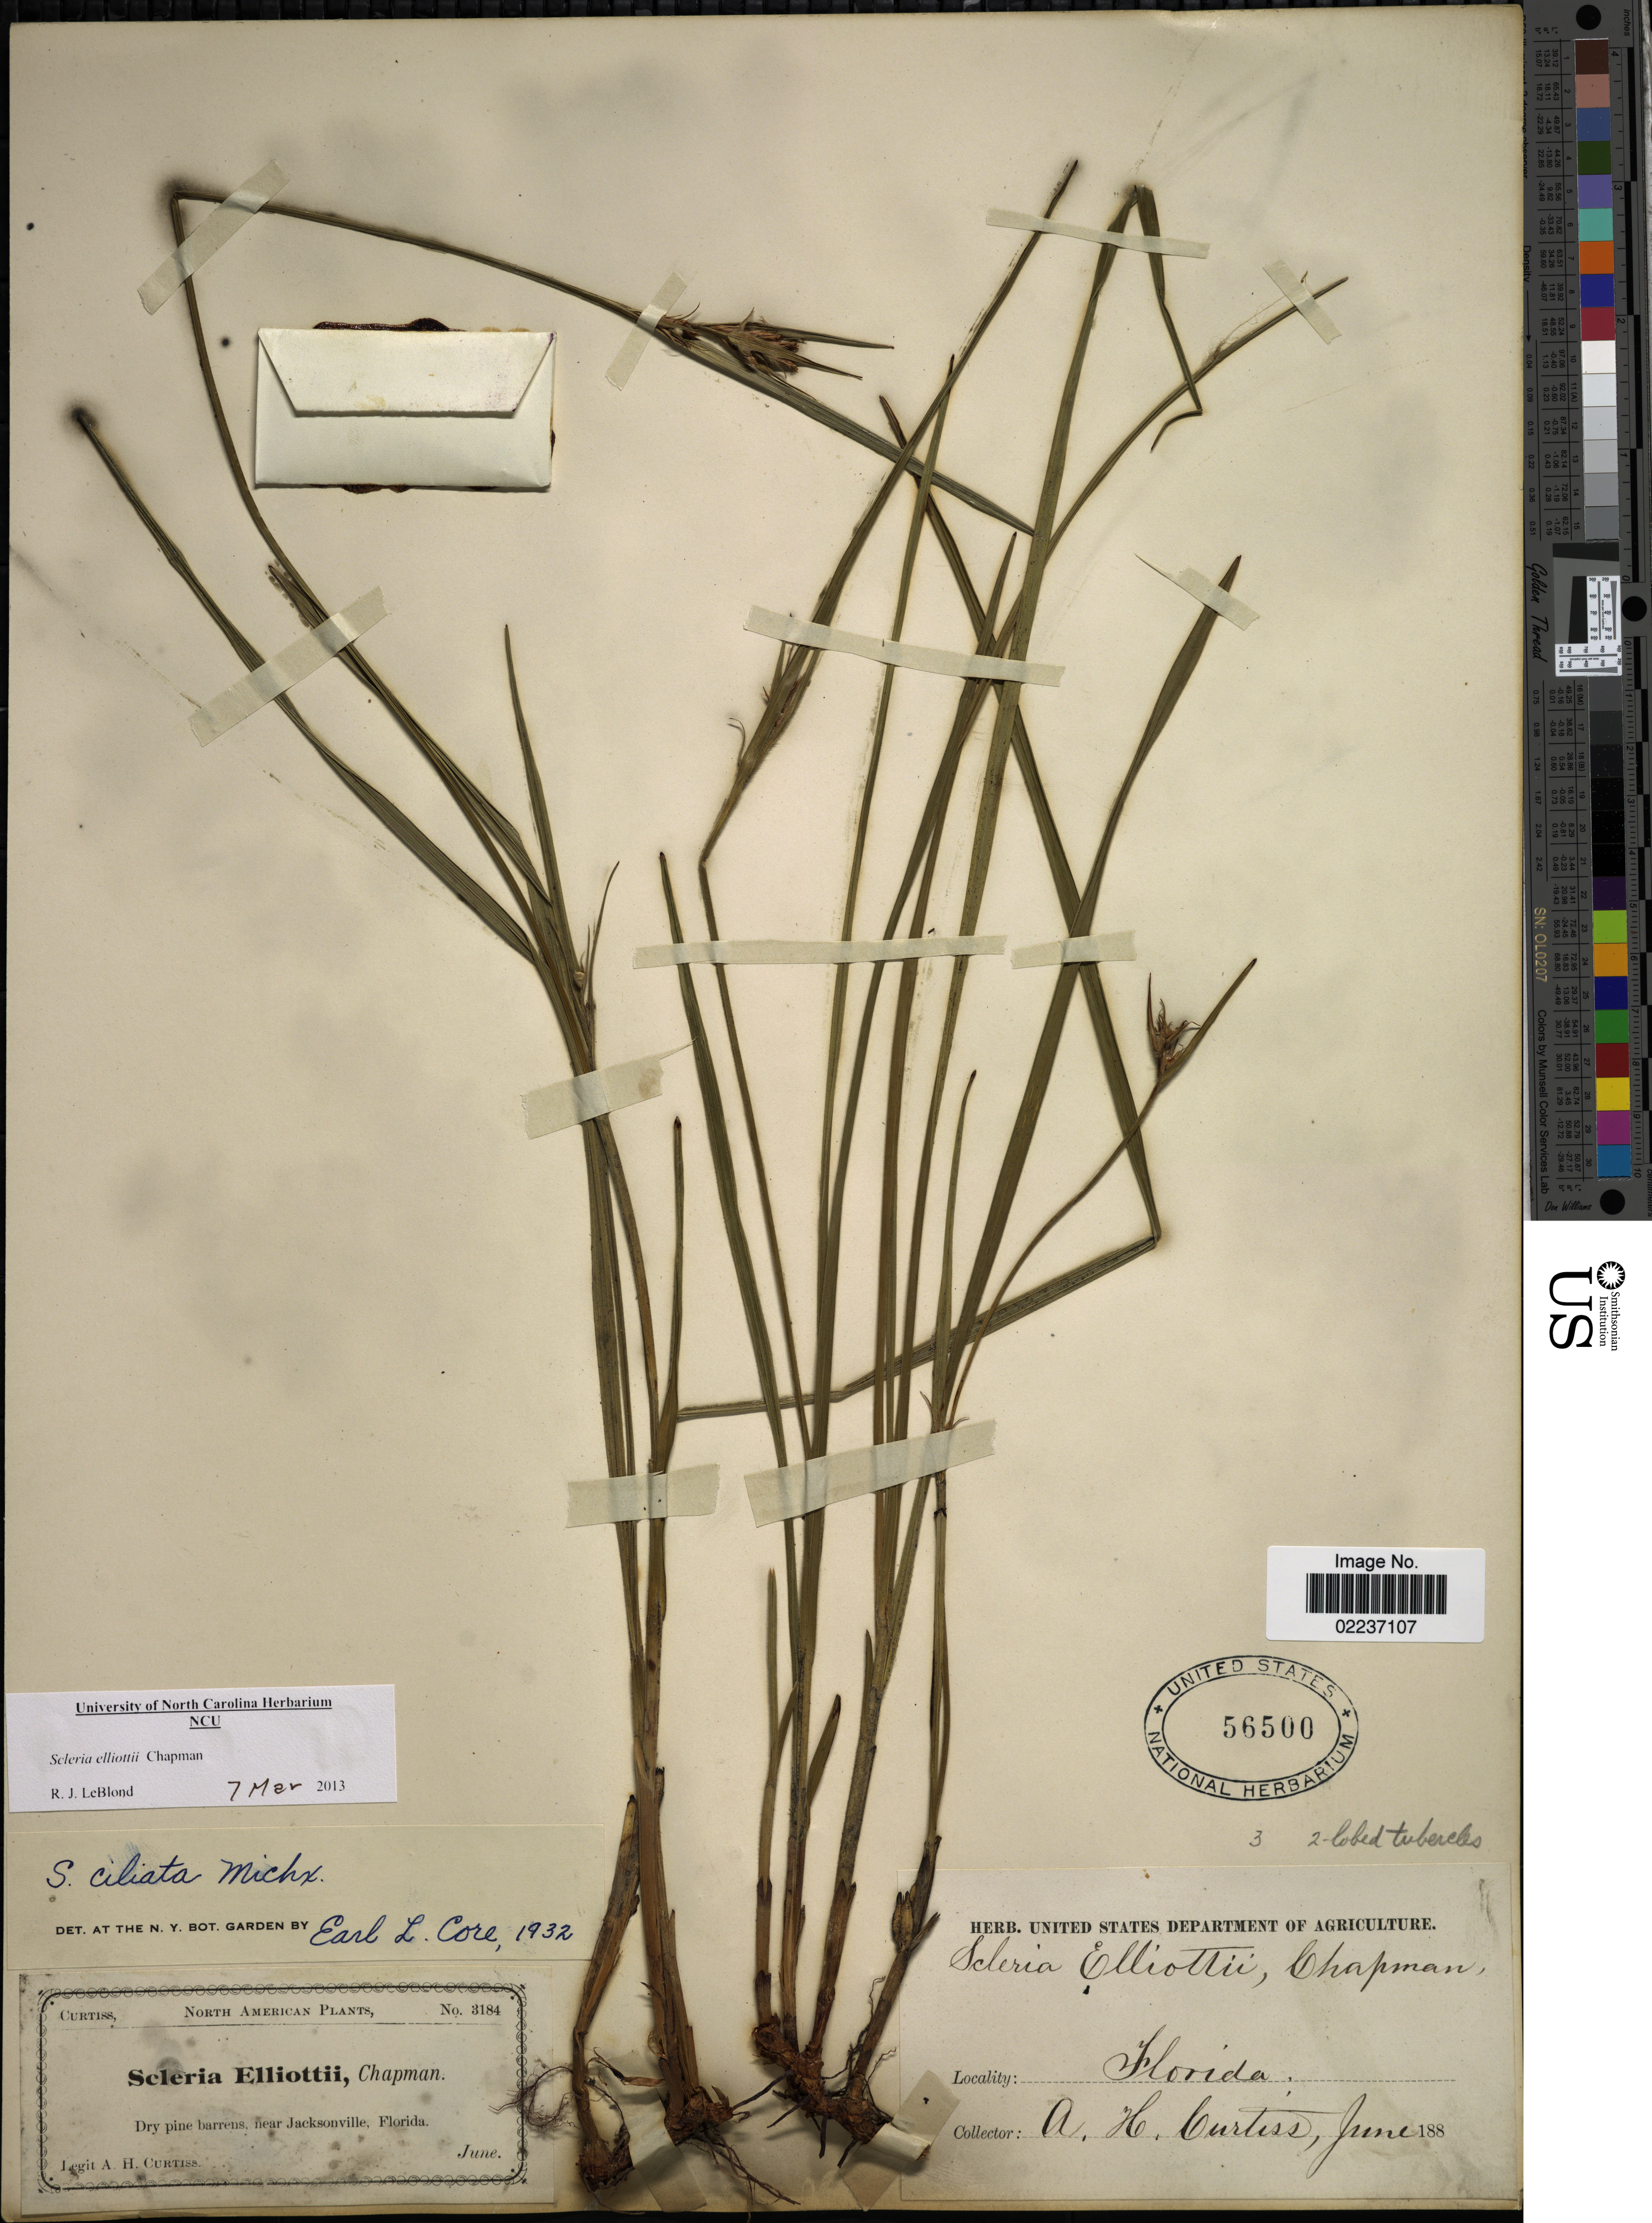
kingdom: Plantae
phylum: Tracheophyta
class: Liliopsida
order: Poales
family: Cyperaceae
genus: Scleria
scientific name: Scleria ciliata var. elliottii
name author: (Chapm.) Fernald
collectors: A. H. Curtiss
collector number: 3184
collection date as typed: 188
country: United States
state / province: Florida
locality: Dry pine barrens, near Jacksonville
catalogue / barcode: US 56500